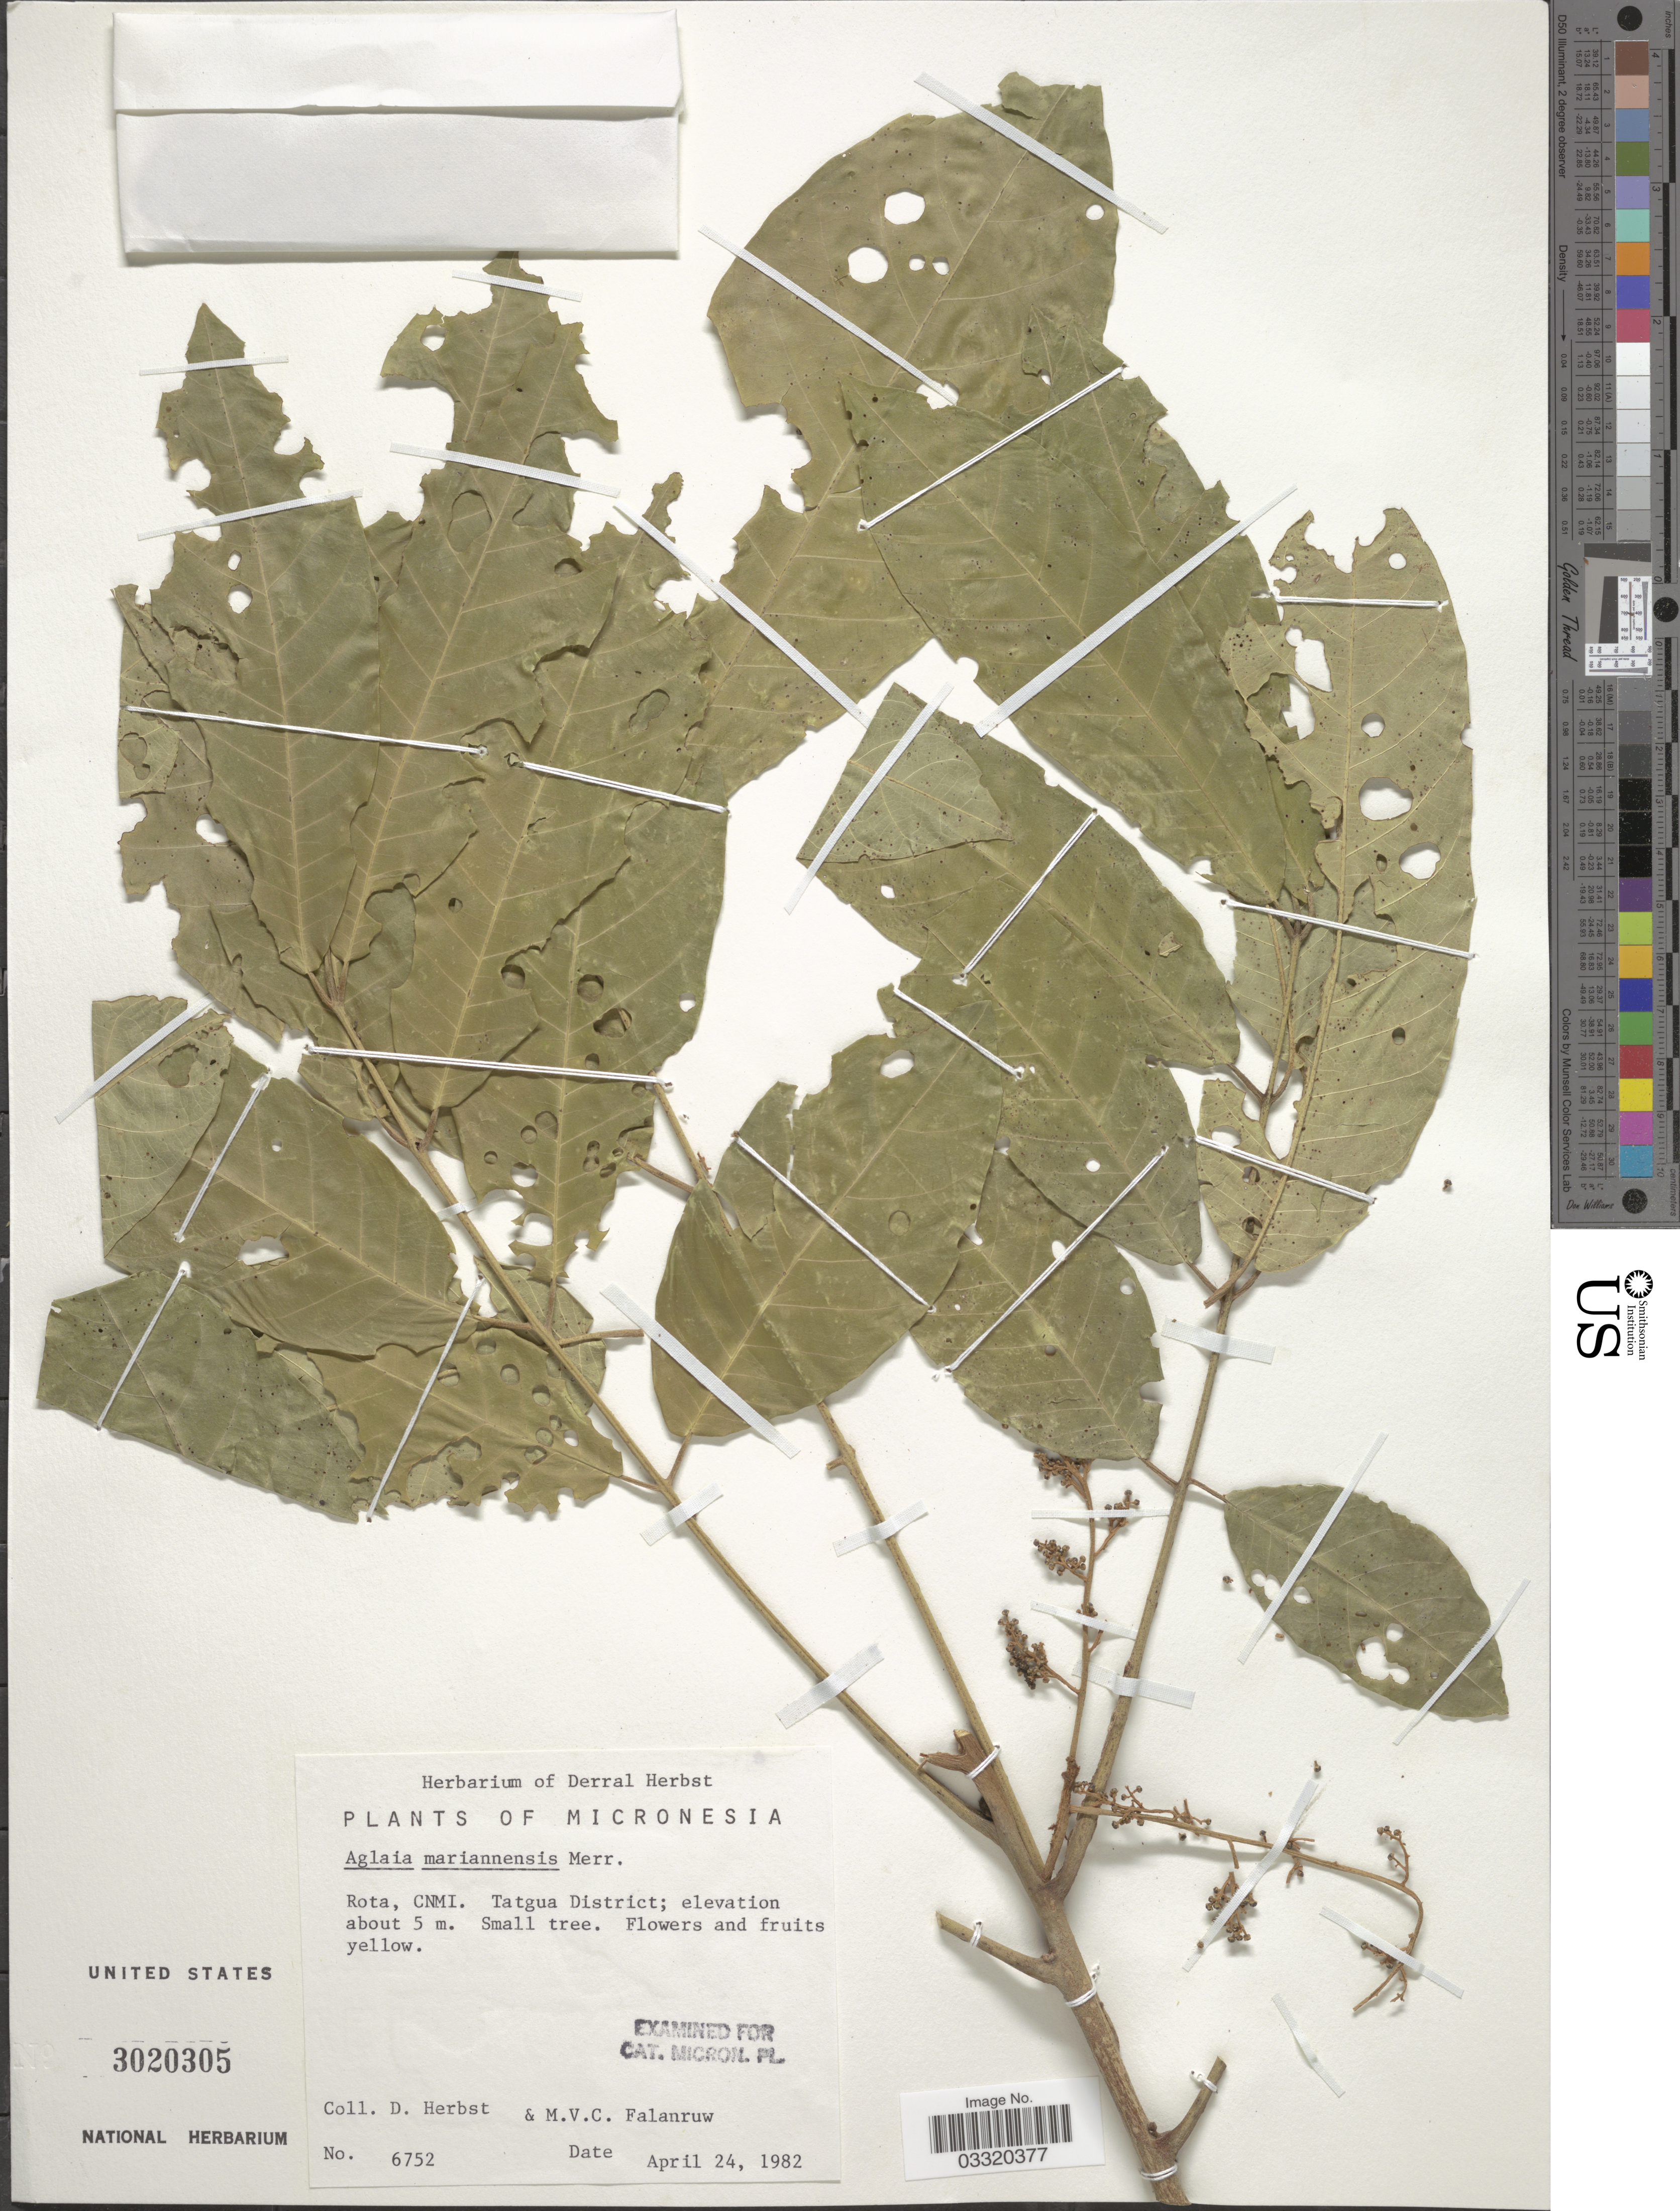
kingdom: Plantae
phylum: Tracheophyta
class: Magnoliopsida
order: Sapindales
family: Meliaceae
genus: Aglaia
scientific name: Aglaia mariannensis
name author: Merr.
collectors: D. Herbst & M. V. Falanruw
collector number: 6752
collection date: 1982-04-24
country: Northern Mariana Islands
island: Rota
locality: Micronesia. Rota, CNMI. Tatgua District.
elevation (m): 5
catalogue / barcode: US 3020305